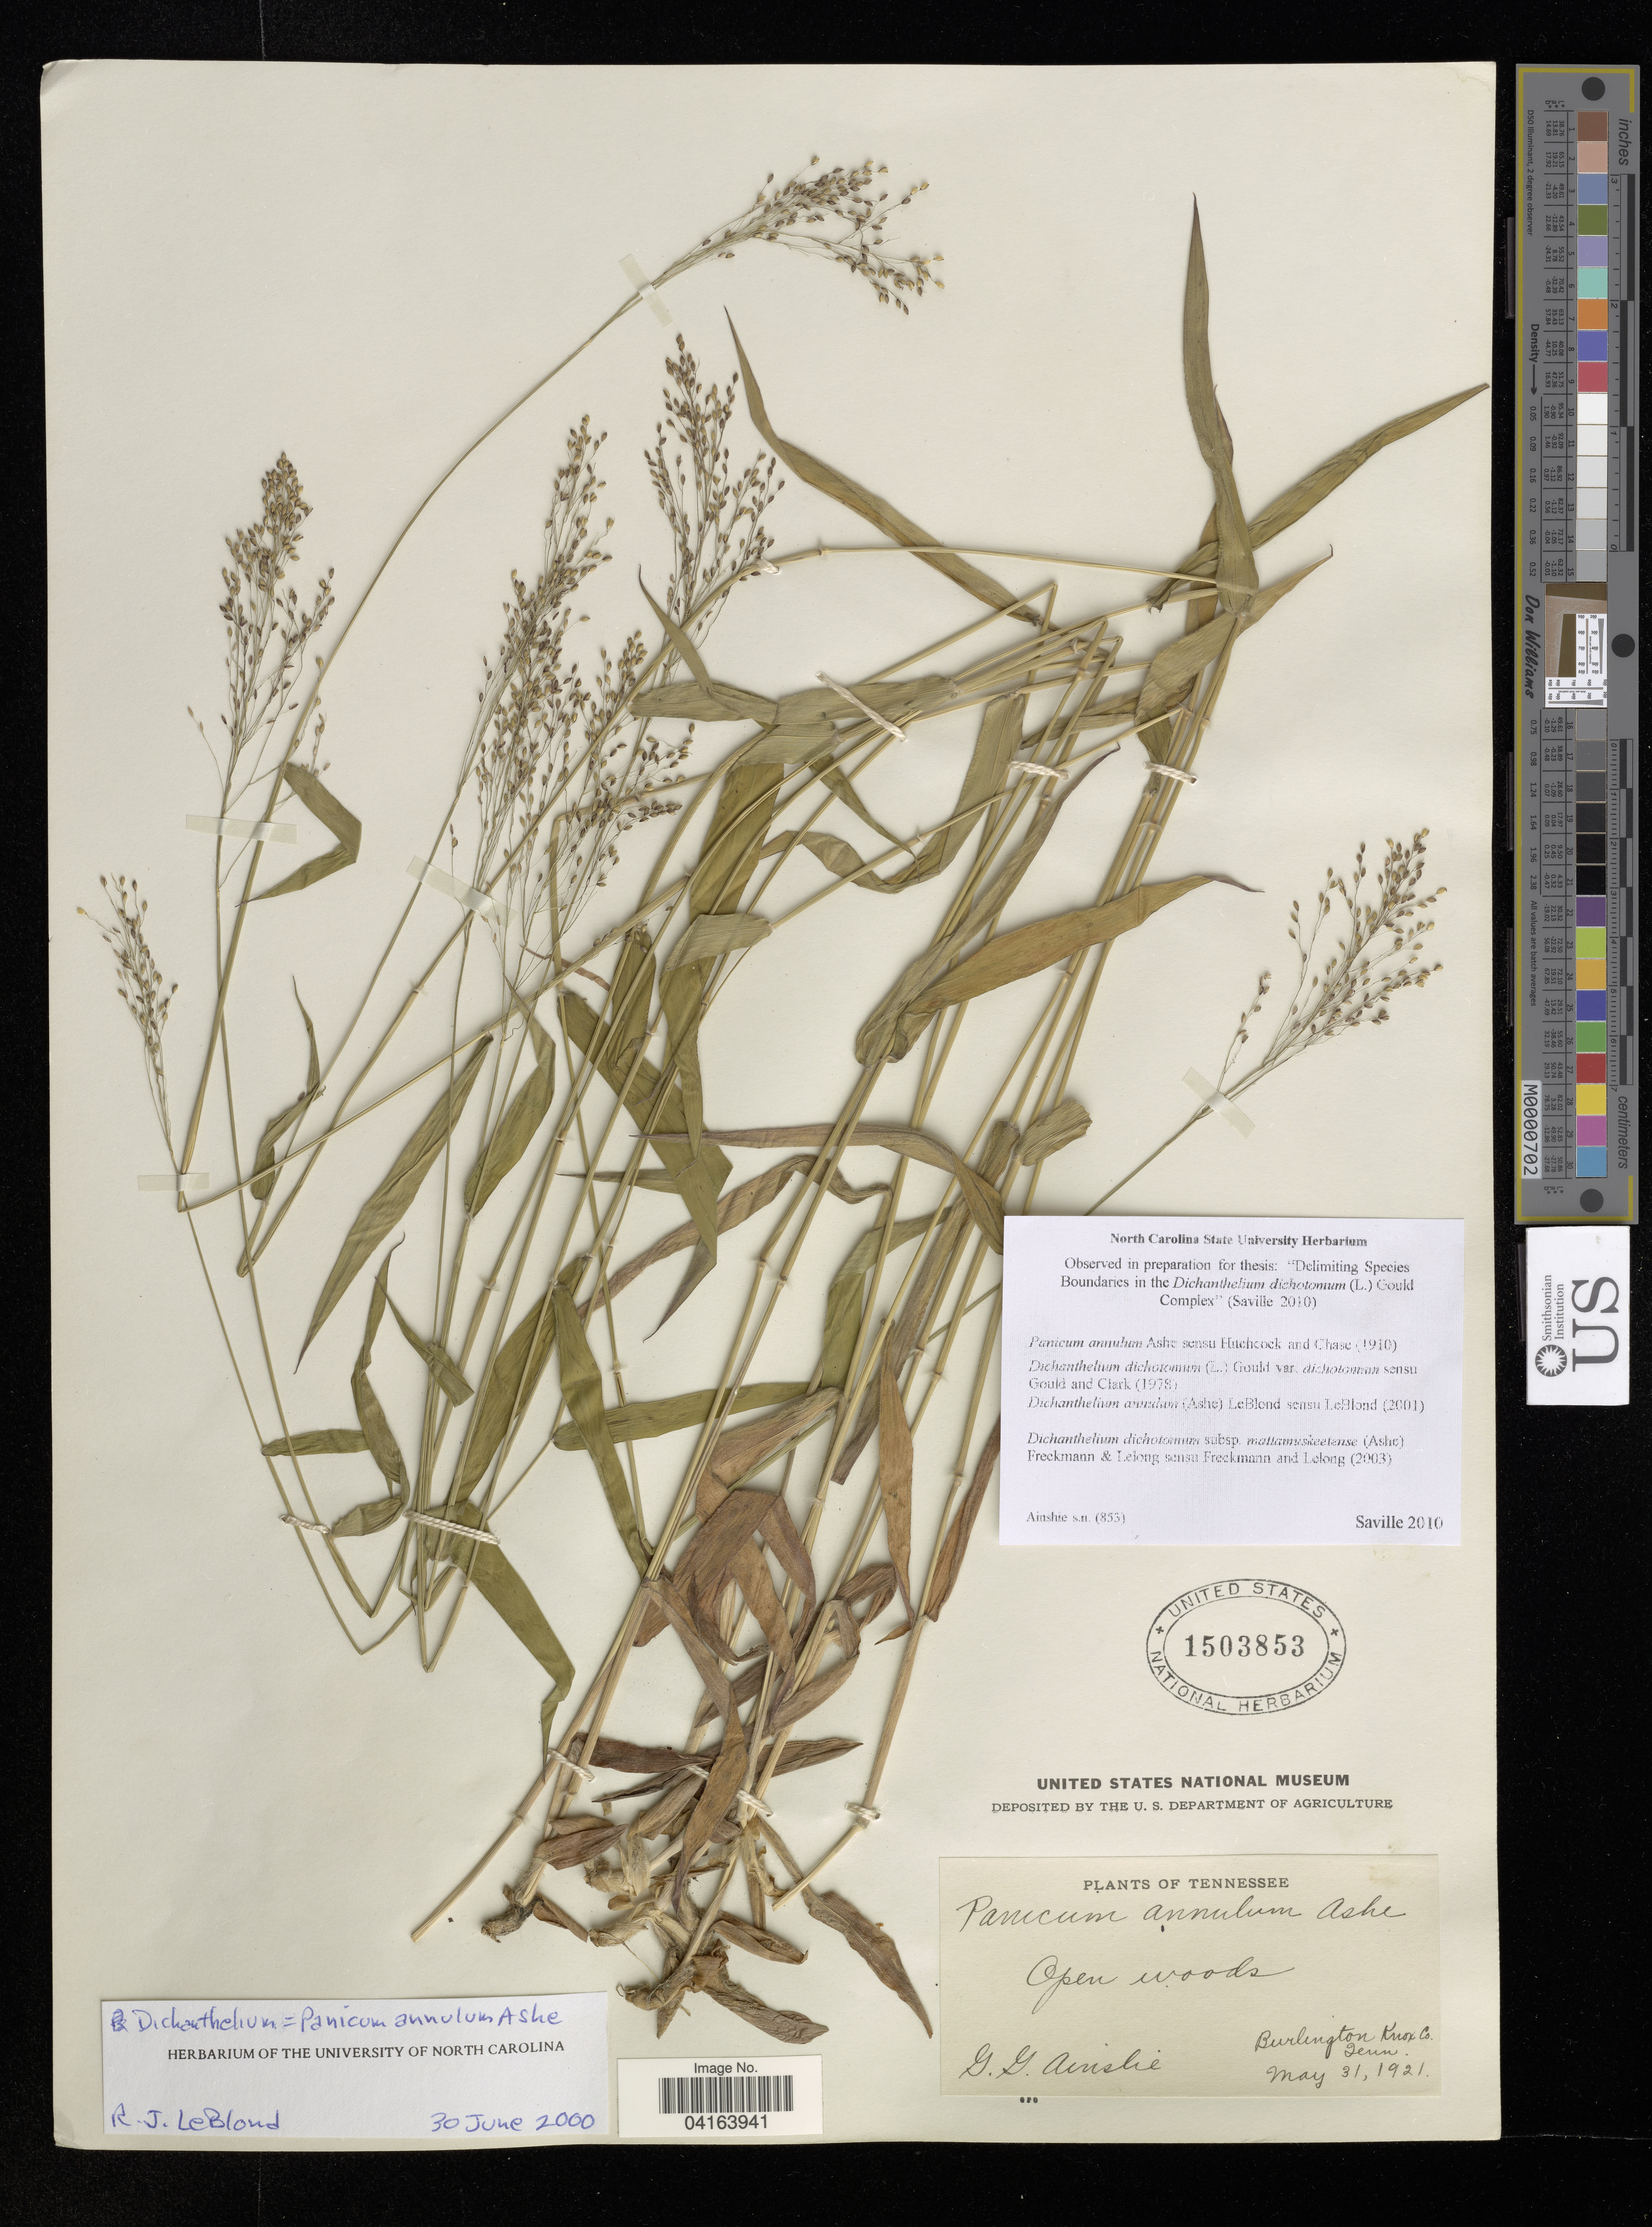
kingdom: Plantae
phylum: Tracheophyta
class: Liliopsida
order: Poales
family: Poaceae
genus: Dichanthelium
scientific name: Dichanthelium dichotomum subsp. mattamuskeetense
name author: (Ashe) Freckmann & Lelong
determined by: Saville, A. C., (NCSC), North Carolina State University (UNITED STATES)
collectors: G. Ainshie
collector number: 853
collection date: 1921-05-31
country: United States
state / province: Tennessee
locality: Open woods. Burlington Knox Co. Jenn.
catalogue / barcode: US 1503853